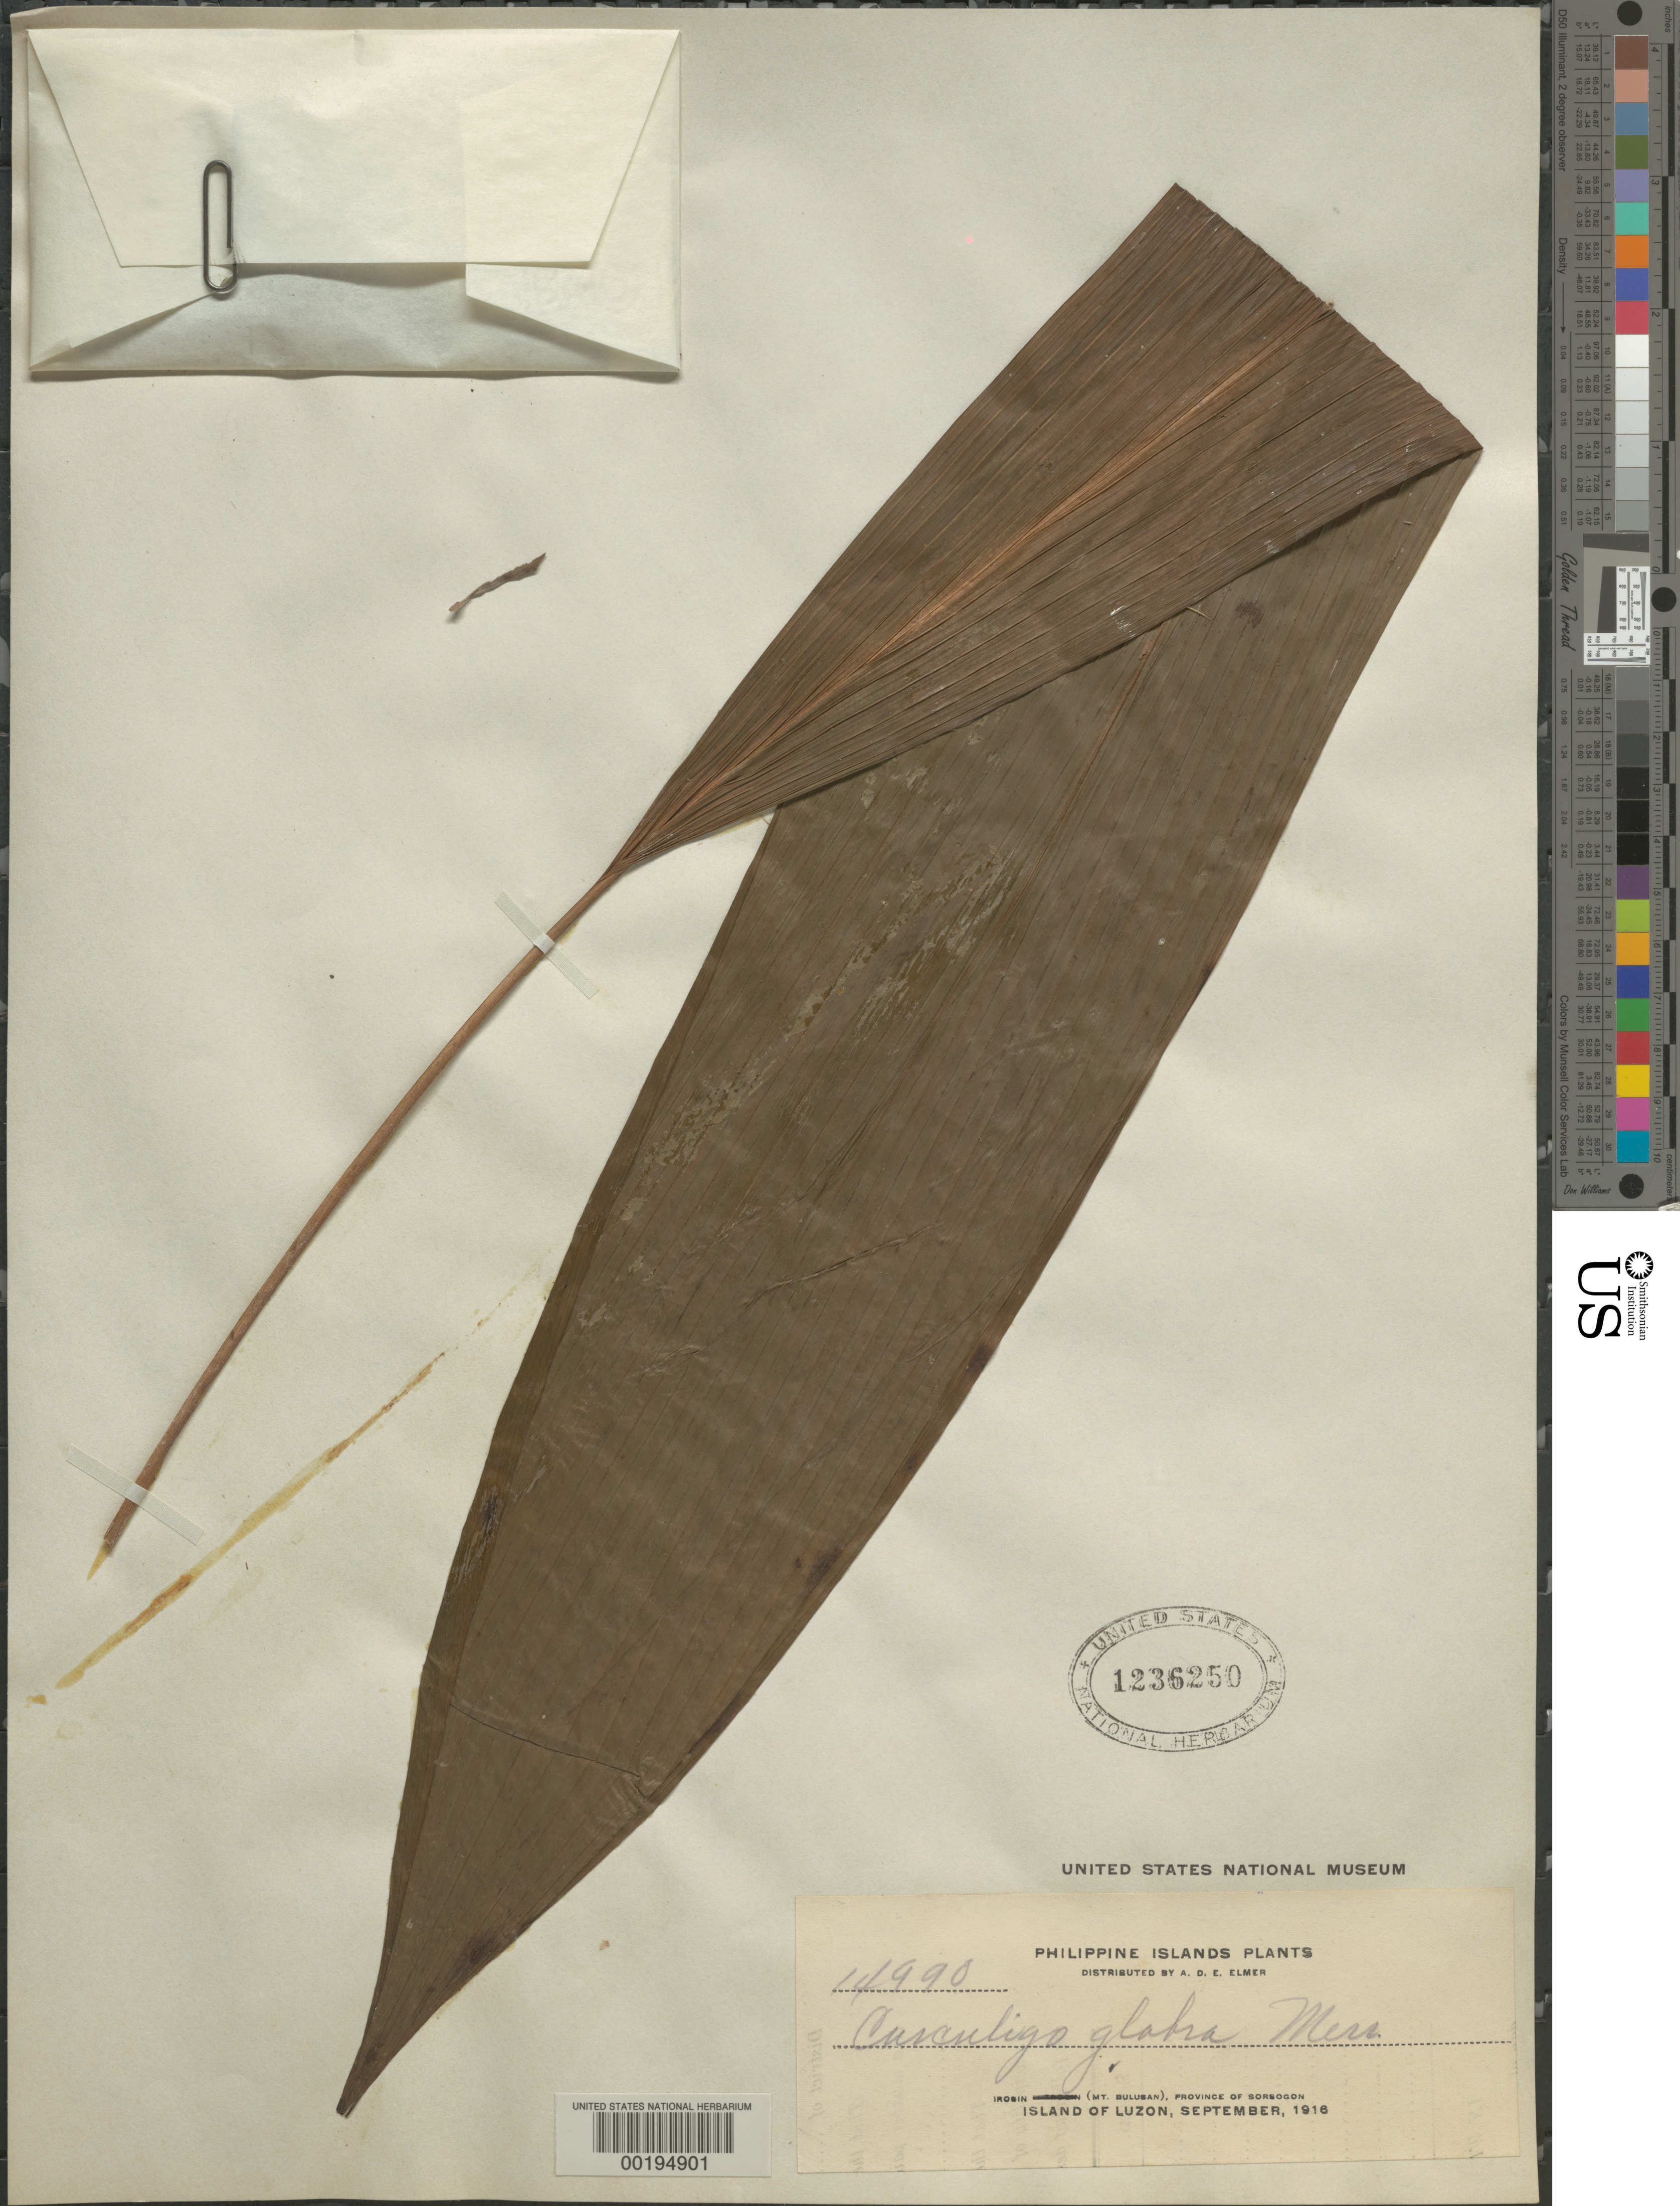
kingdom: Plantae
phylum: Tracheophyta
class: Liliopsida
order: Asparagales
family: Hypoxidaceae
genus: Curculigo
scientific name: Curculigo glabra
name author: Merr.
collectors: A. D. E. Elmer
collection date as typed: Sep 1916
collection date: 1916-09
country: Philippines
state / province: Bicol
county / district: Sorsogon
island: Luzon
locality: Irosin (Mt. Bulusan)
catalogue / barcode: US 1236250